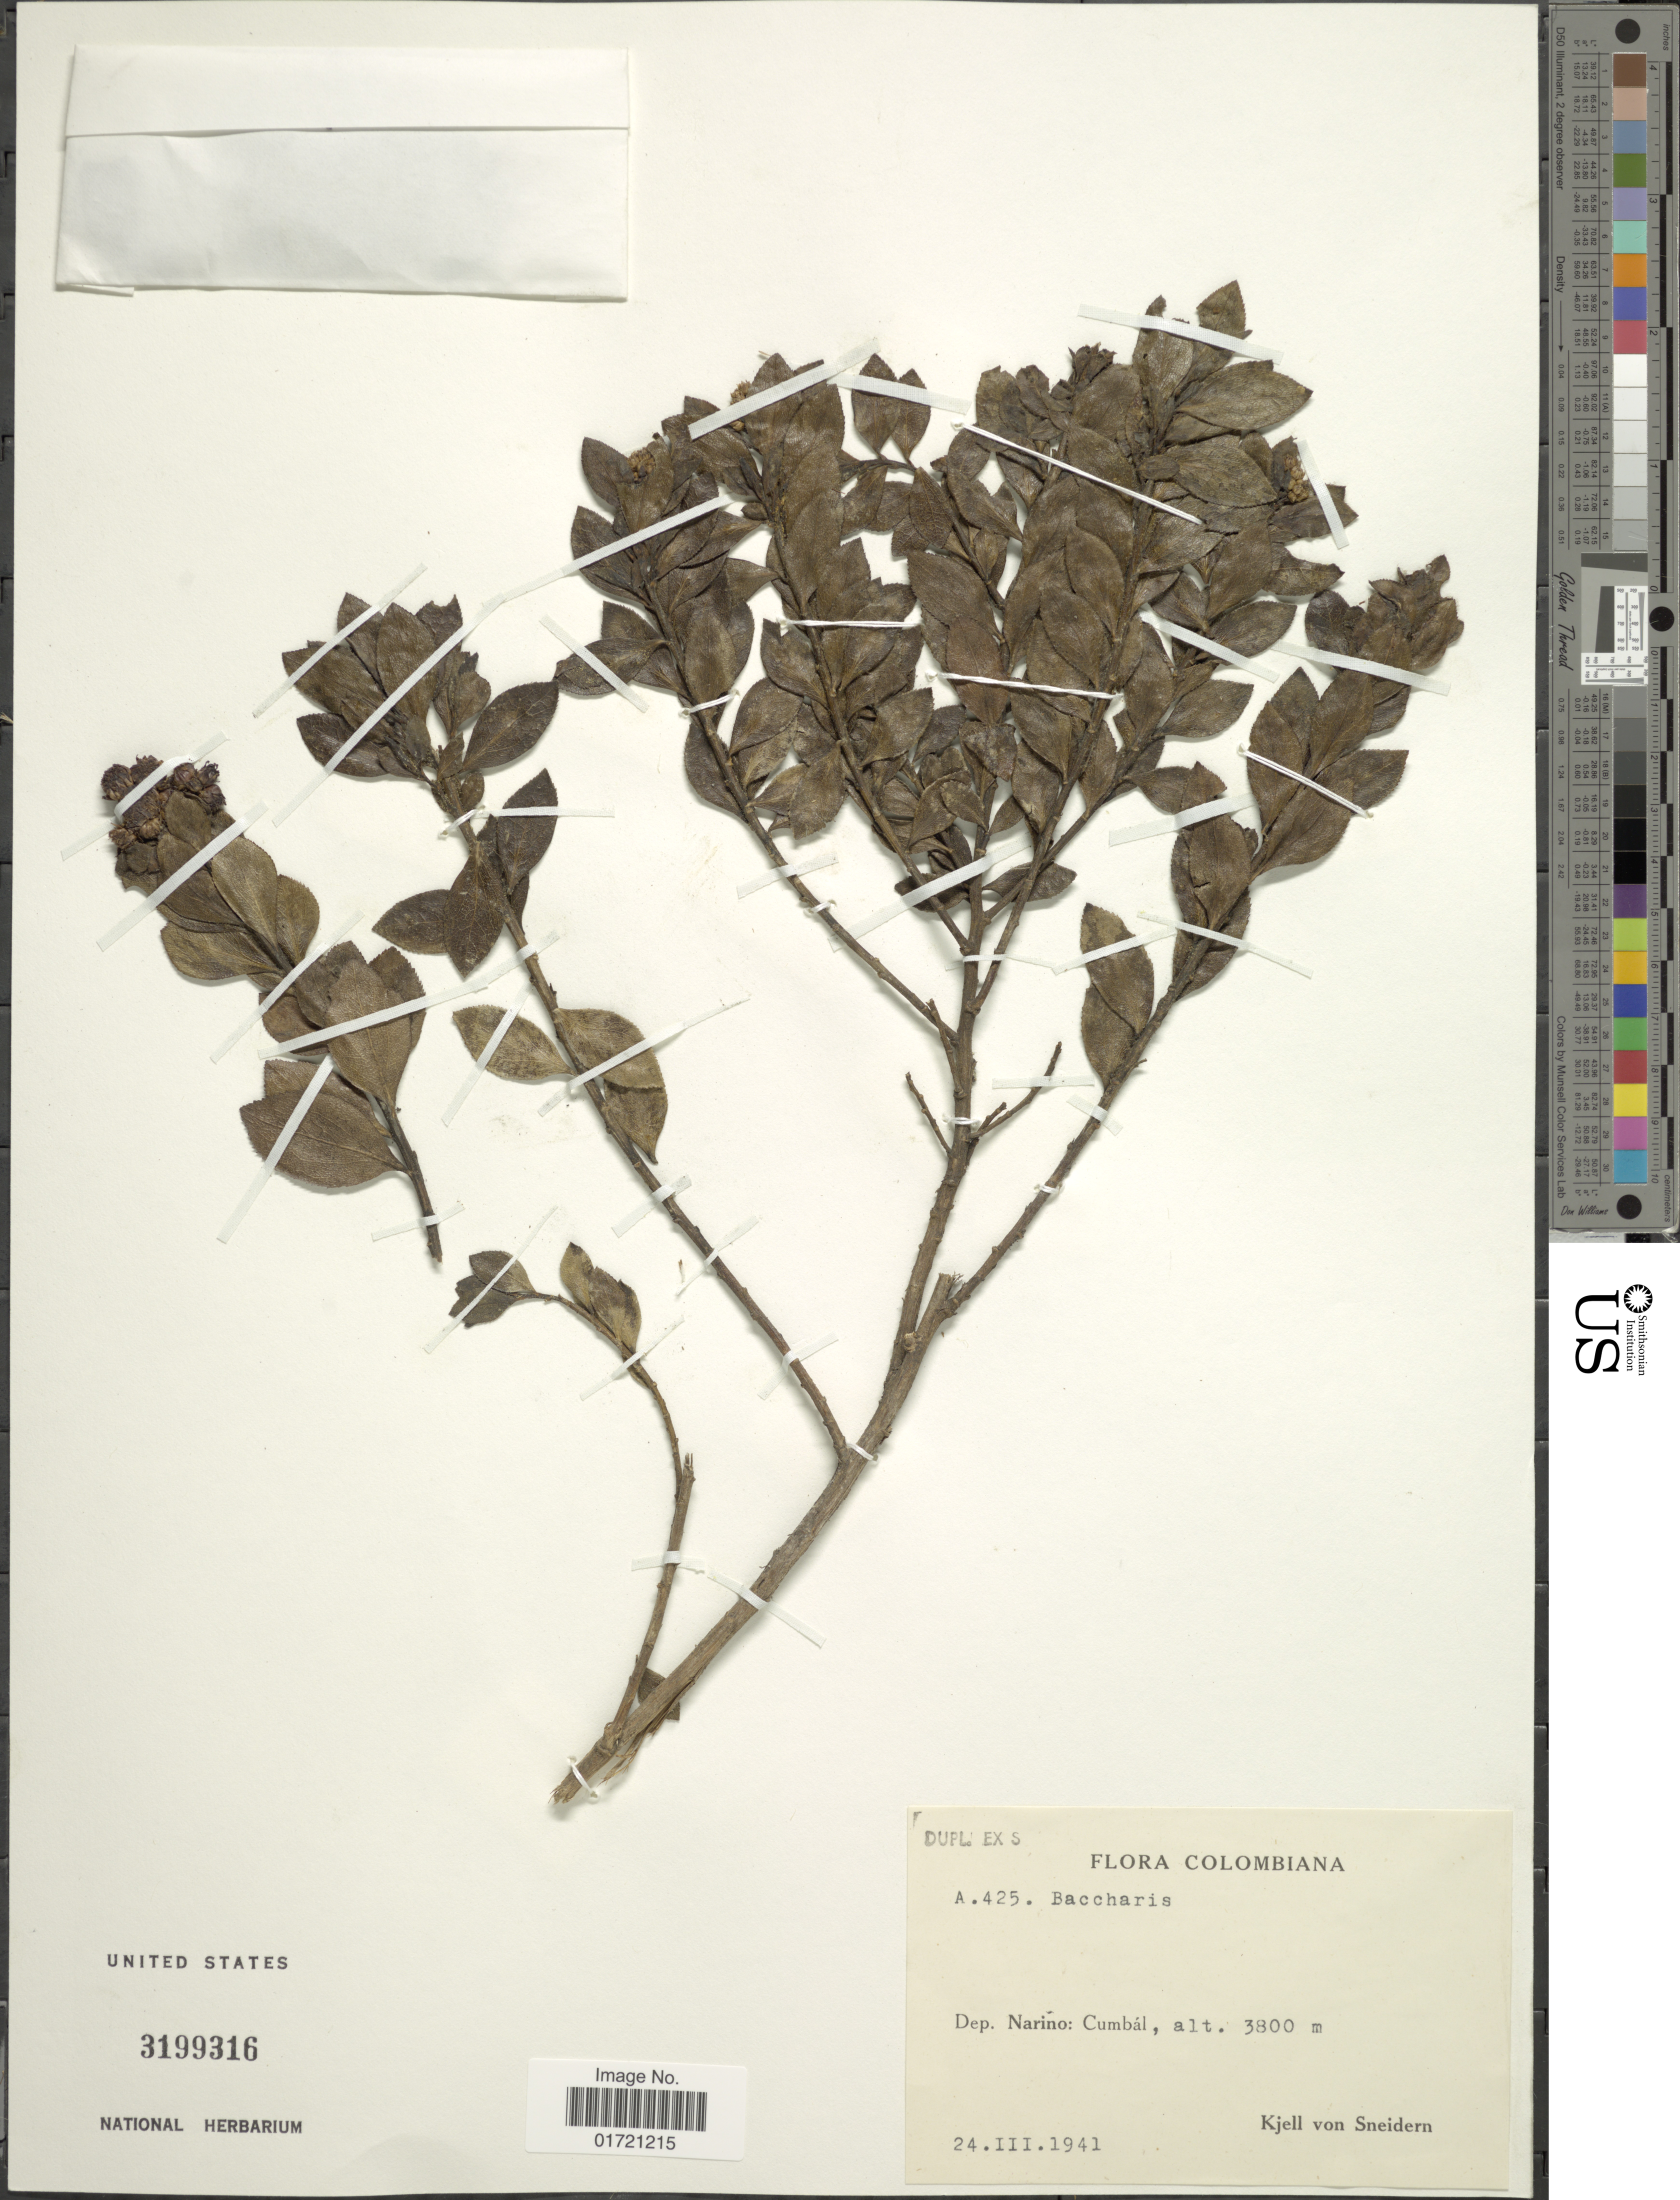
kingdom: Plantae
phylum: Tracheophyta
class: Magnoliopsida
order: Asterales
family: Asteraceae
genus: Baccharis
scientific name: Baccharis prunifolia var. subprunifolia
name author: Cuatrec.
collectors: K. von Sneidern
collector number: A425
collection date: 1941-03-24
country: Colombia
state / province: Nariño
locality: Dep. Nariño: Cumbál.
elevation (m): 3800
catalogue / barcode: US 3199316